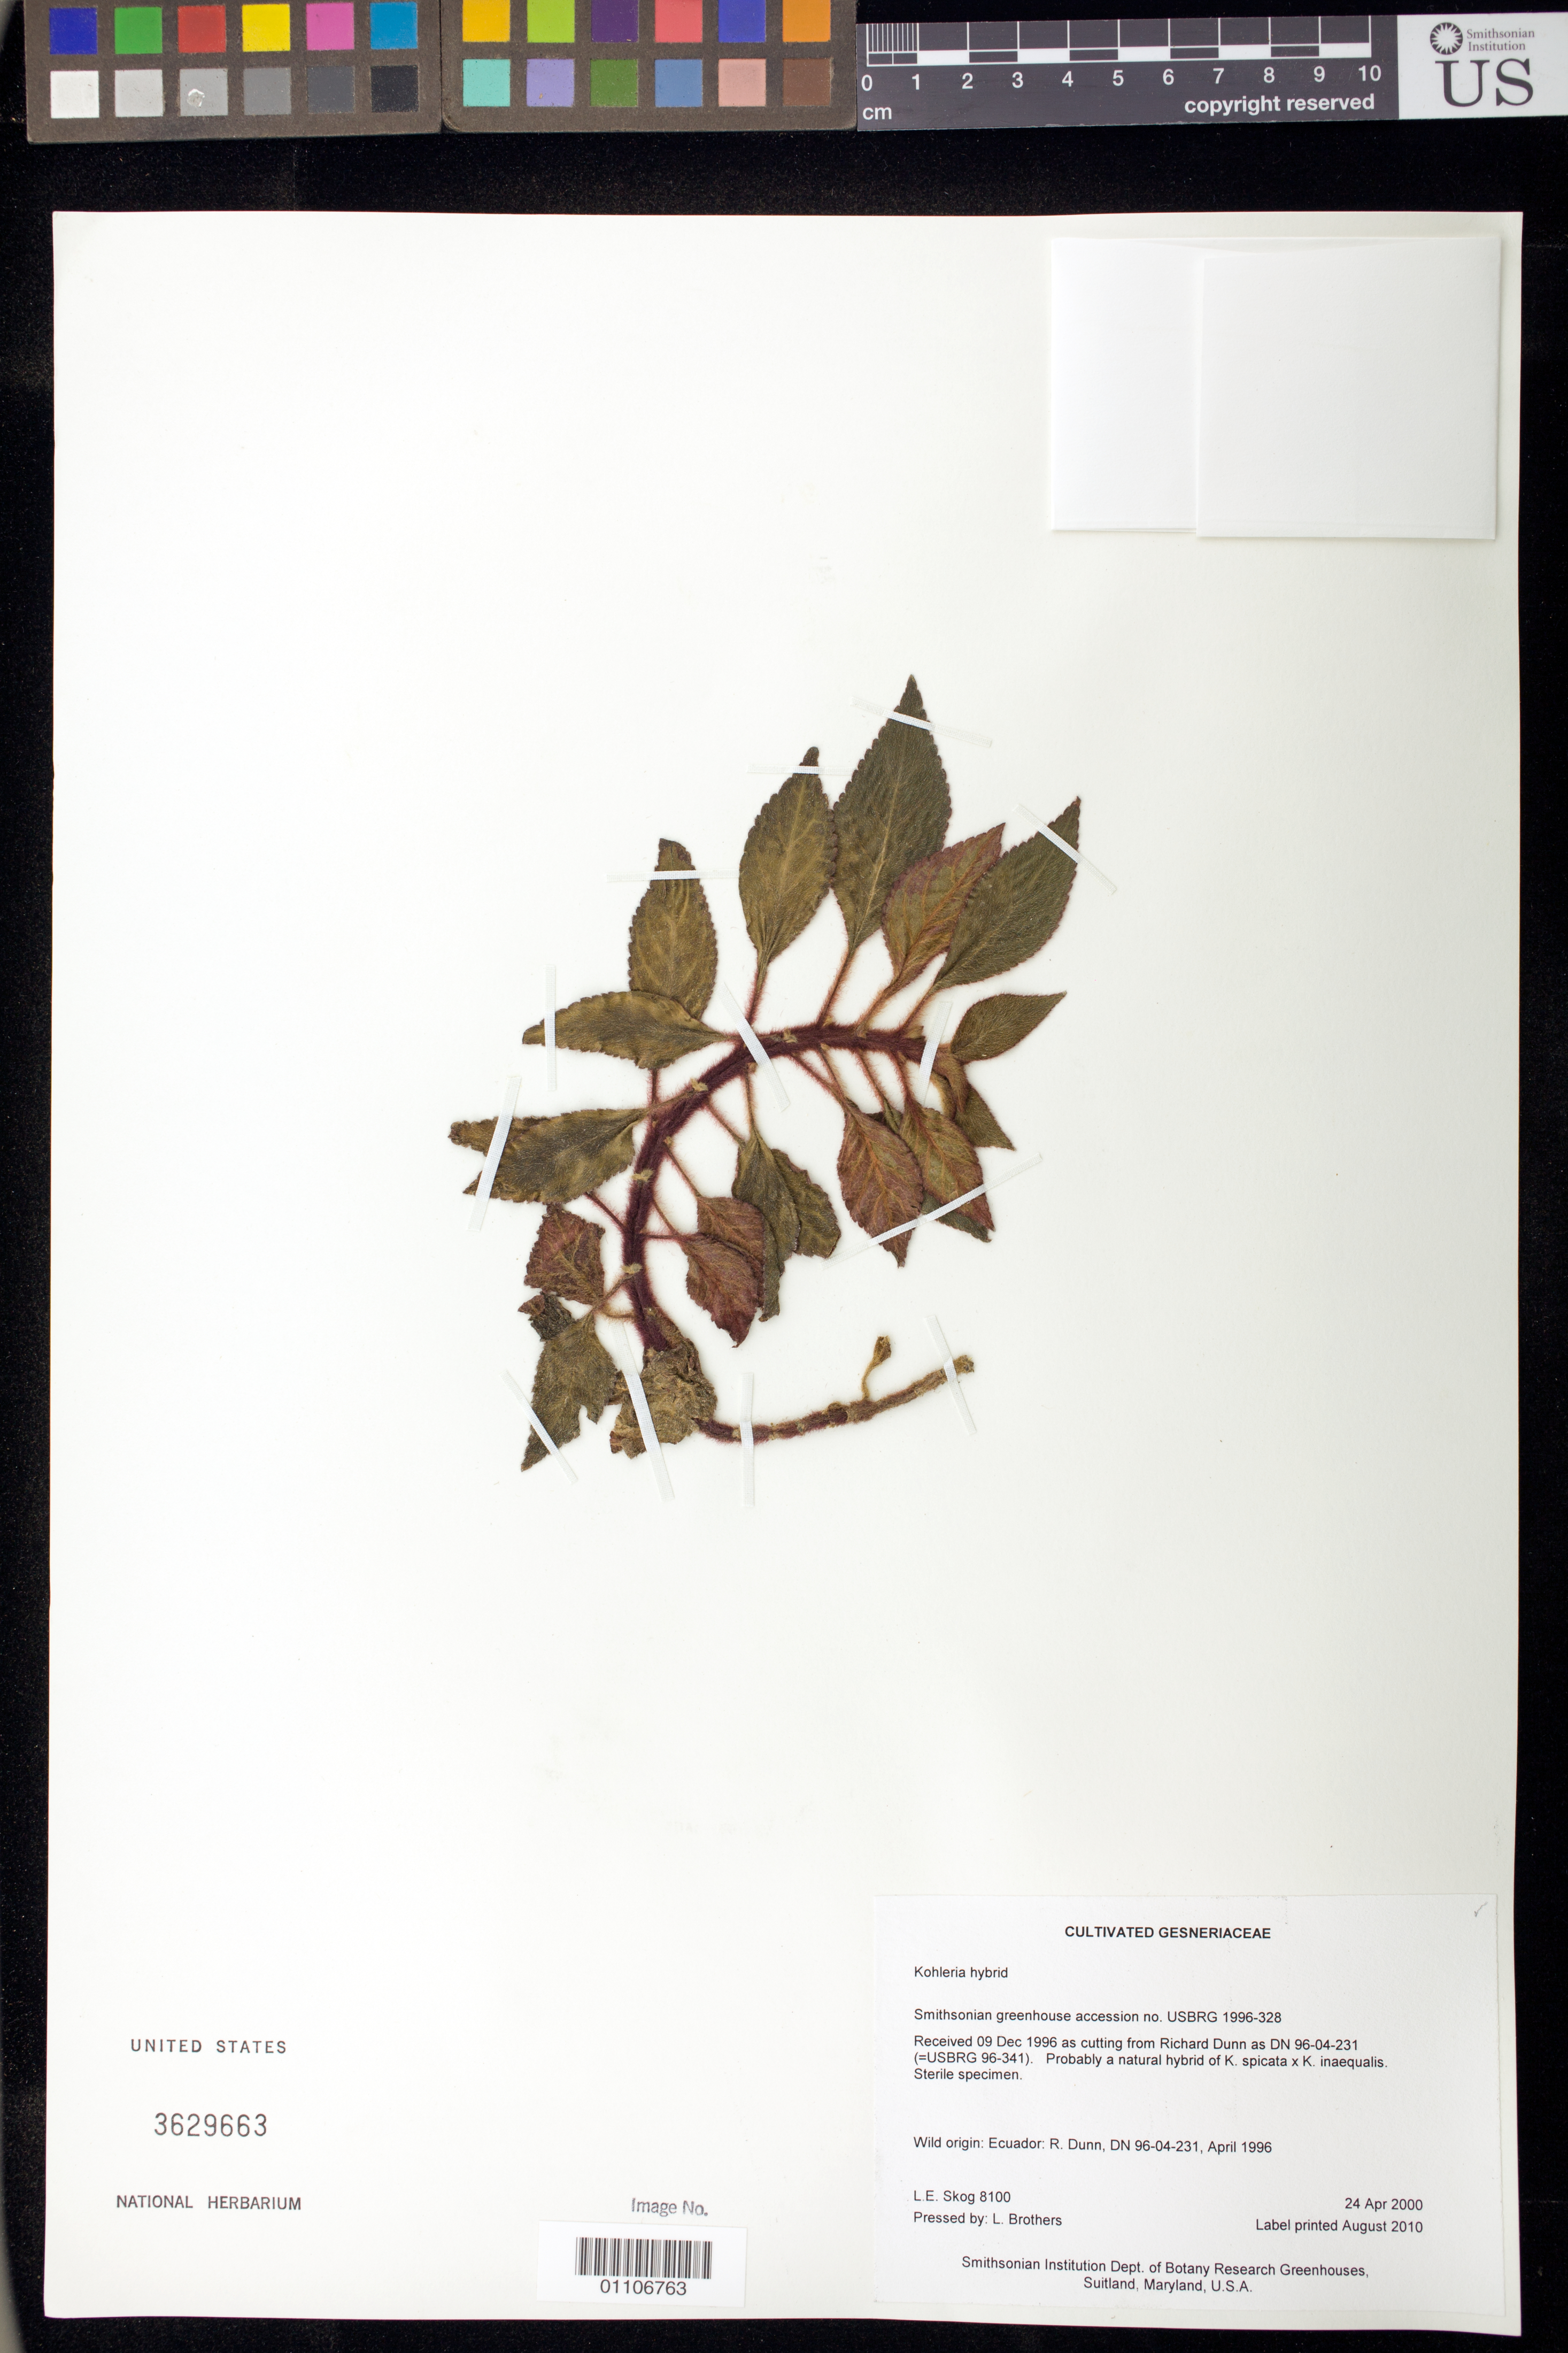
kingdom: Plantae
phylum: Tracheophyta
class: Magnoliopsida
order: Lamiales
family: Gesneriaceae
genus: Kohleria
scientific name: Kohleria hybrid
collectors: L. E. Skog & L. Brothers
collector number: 8100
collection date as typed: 24 Apr 2000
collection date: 2000-04-24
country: Ecuador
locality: Smithsonian Institution Dept. of Botany Research Greenhouses, Suitland, Maryland, U.S.A.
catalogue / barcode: US 3629663